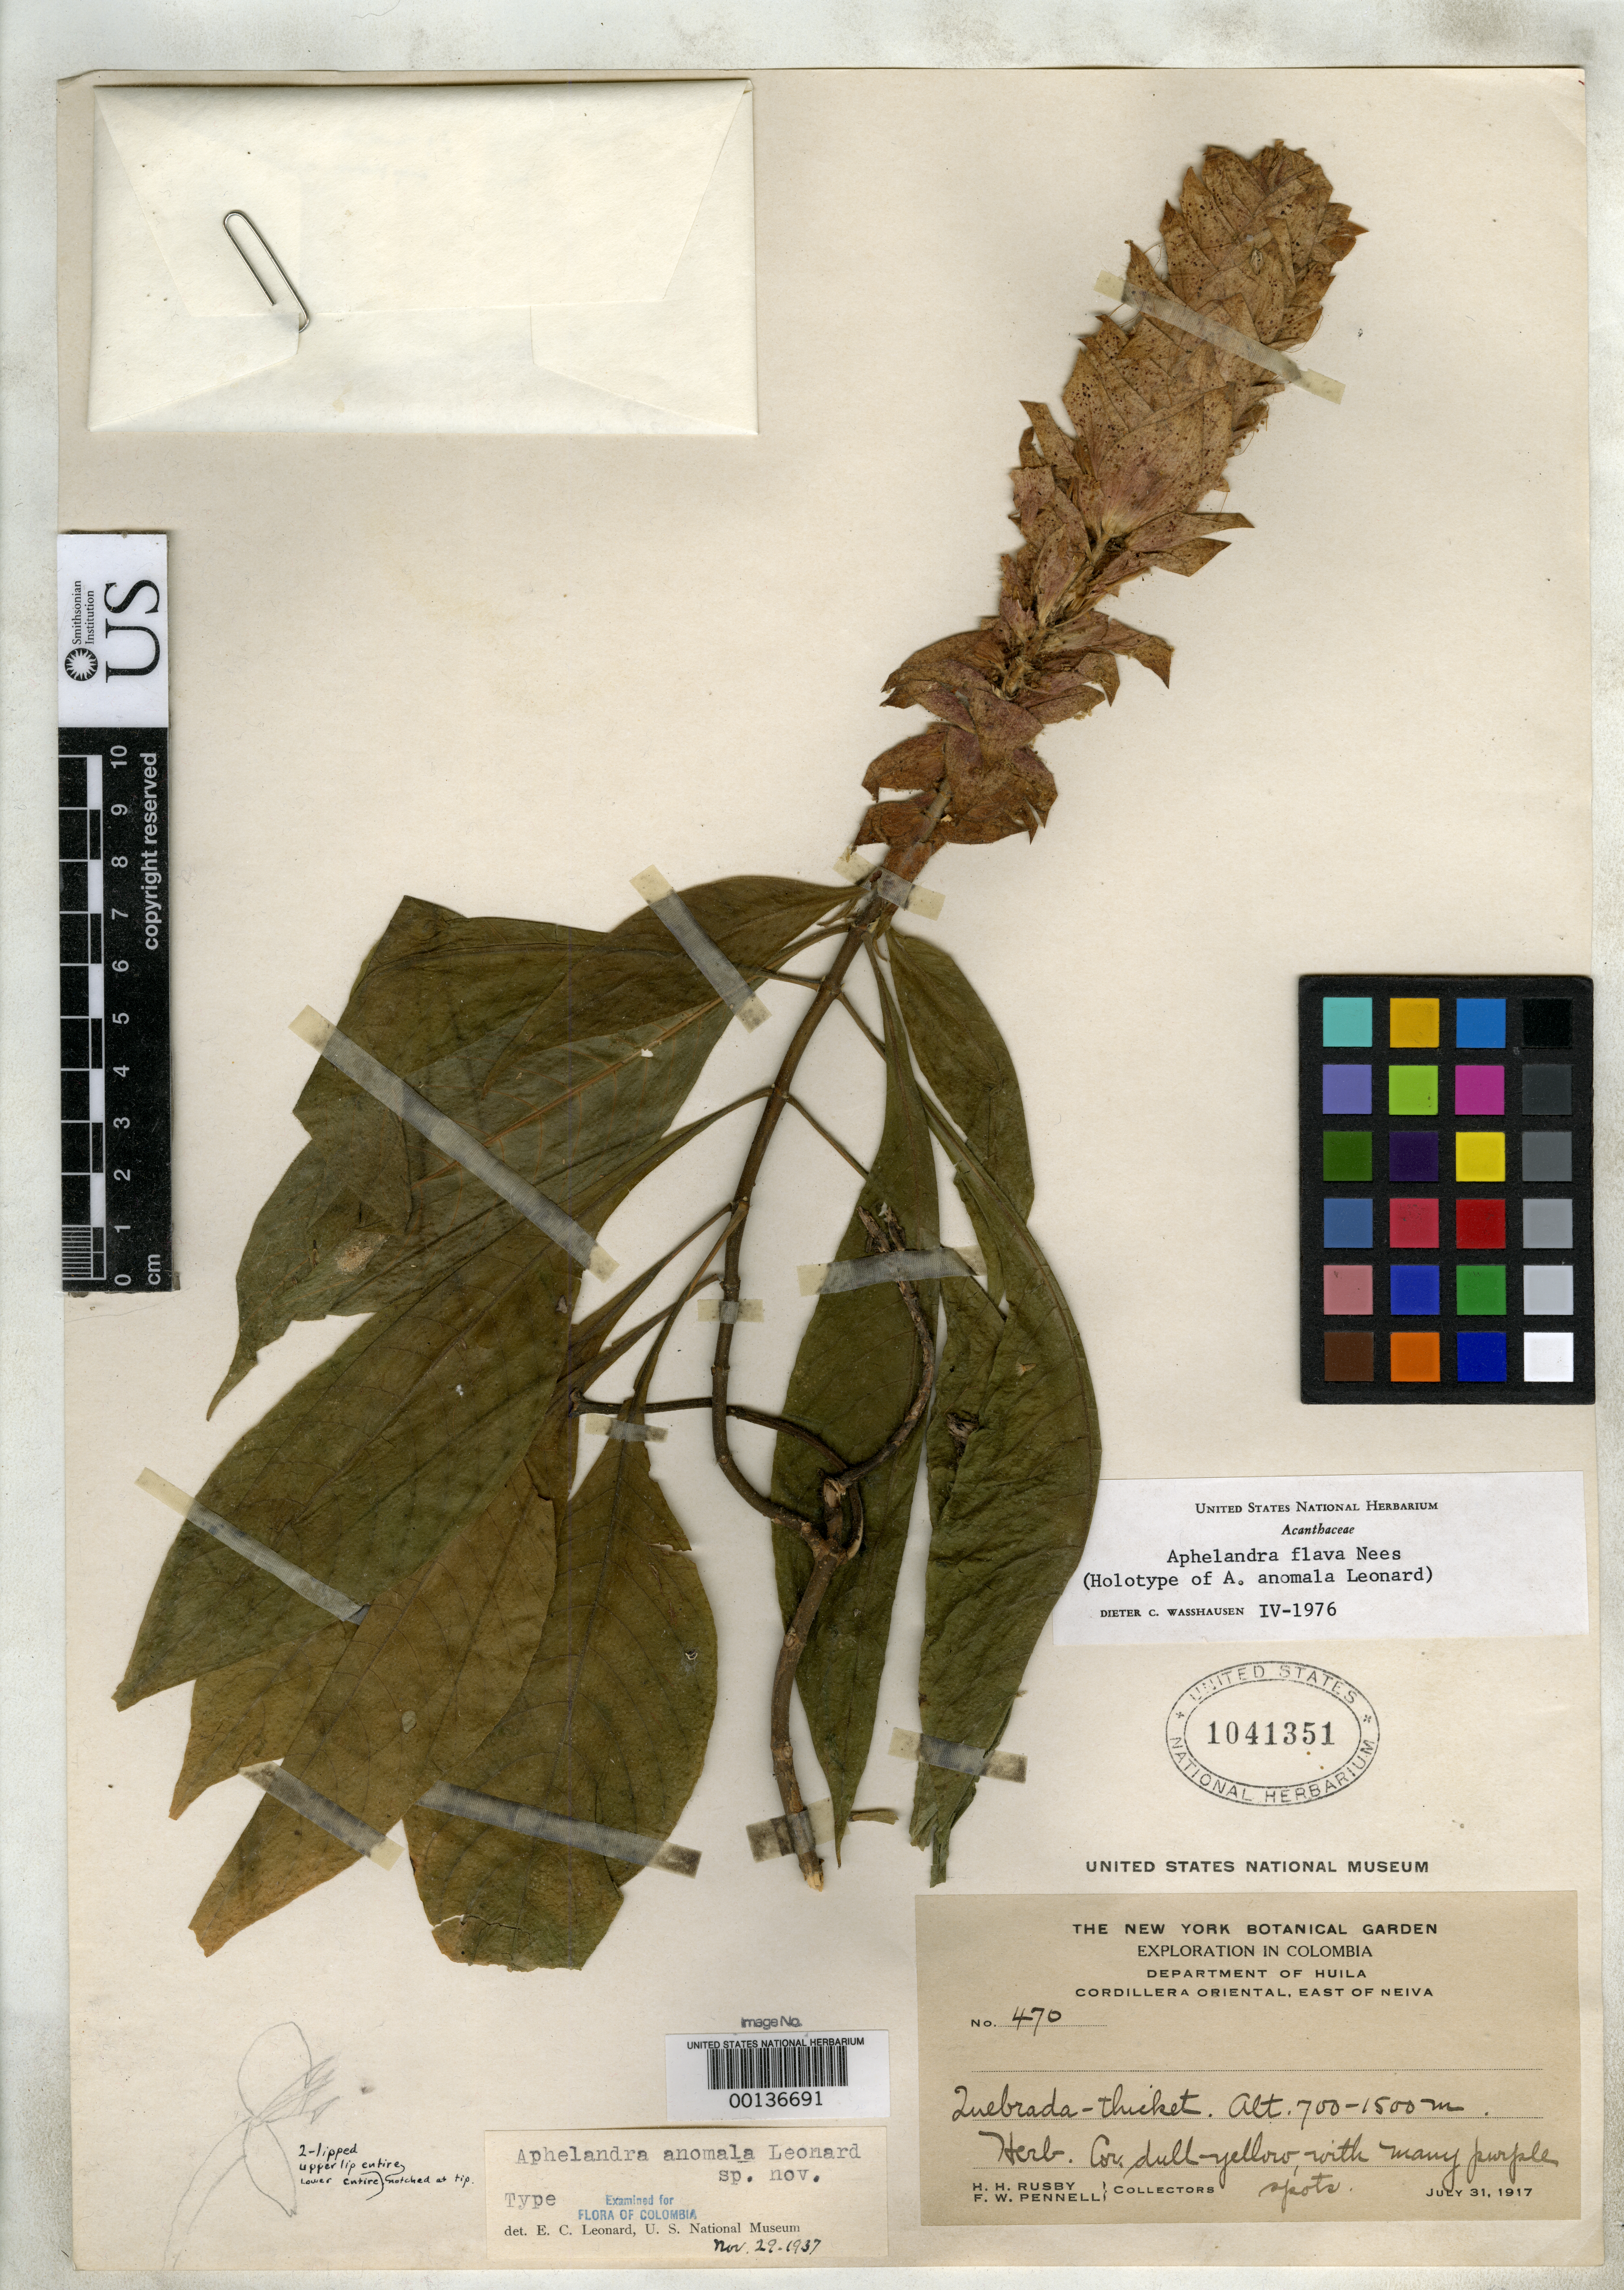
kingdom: Plantae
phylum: Tracheophyta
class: Magnoliopsida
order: Lamiales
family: Acanthaceae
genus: Aphelandra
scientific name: Aphelandra anomala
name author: Leonard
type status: Holotype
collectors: H. H. Rusby & F. W. Pennell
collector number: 470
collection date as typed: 31 Jul 1917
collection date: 1917-07-31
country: Colombia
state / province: Huila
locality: Neiva.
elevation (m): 700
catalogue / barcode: US 1041351